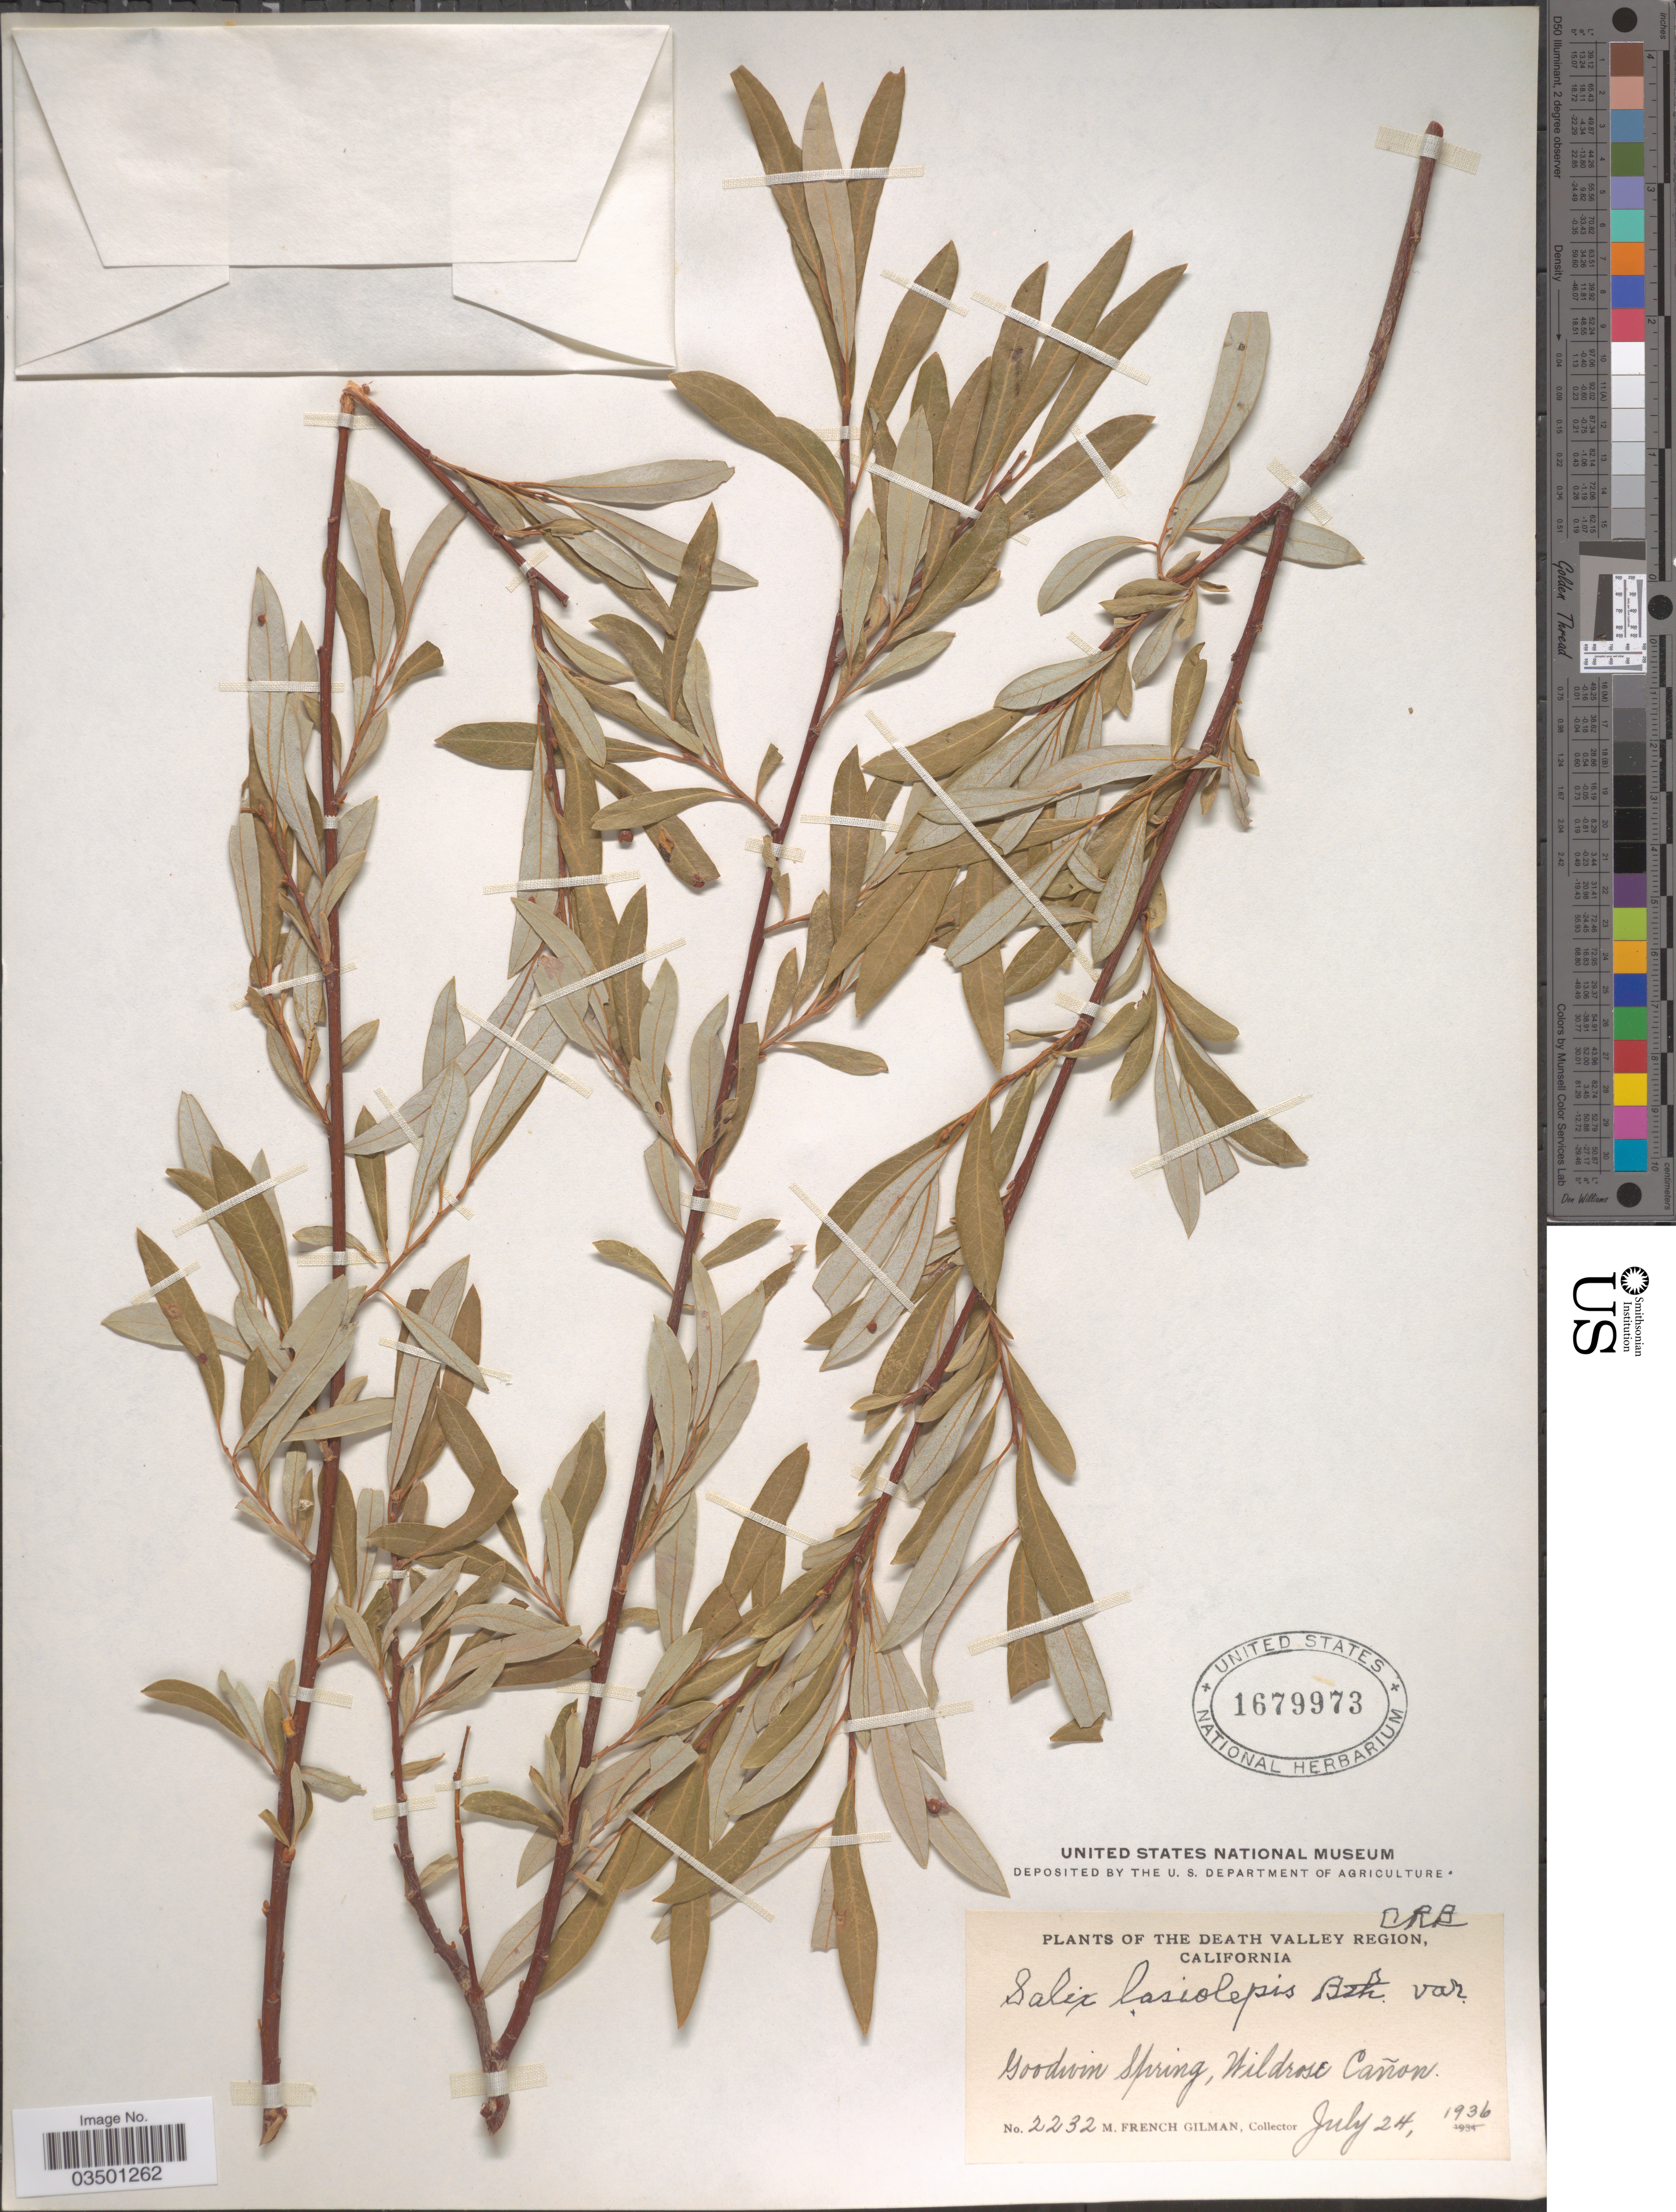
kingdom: Plantae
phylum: Tracheophyta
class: Magnoliopsida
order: Malpighiales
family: Salicaceae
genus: Salix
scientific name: Salix lasiolepis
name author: Benth.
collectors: M. F. Gilman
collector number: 2232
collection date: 1936-07-24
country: United States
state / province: California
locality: The Death Valley Region. Goodwin Spring, Wildrose Cañon.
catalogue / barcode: US 1679973